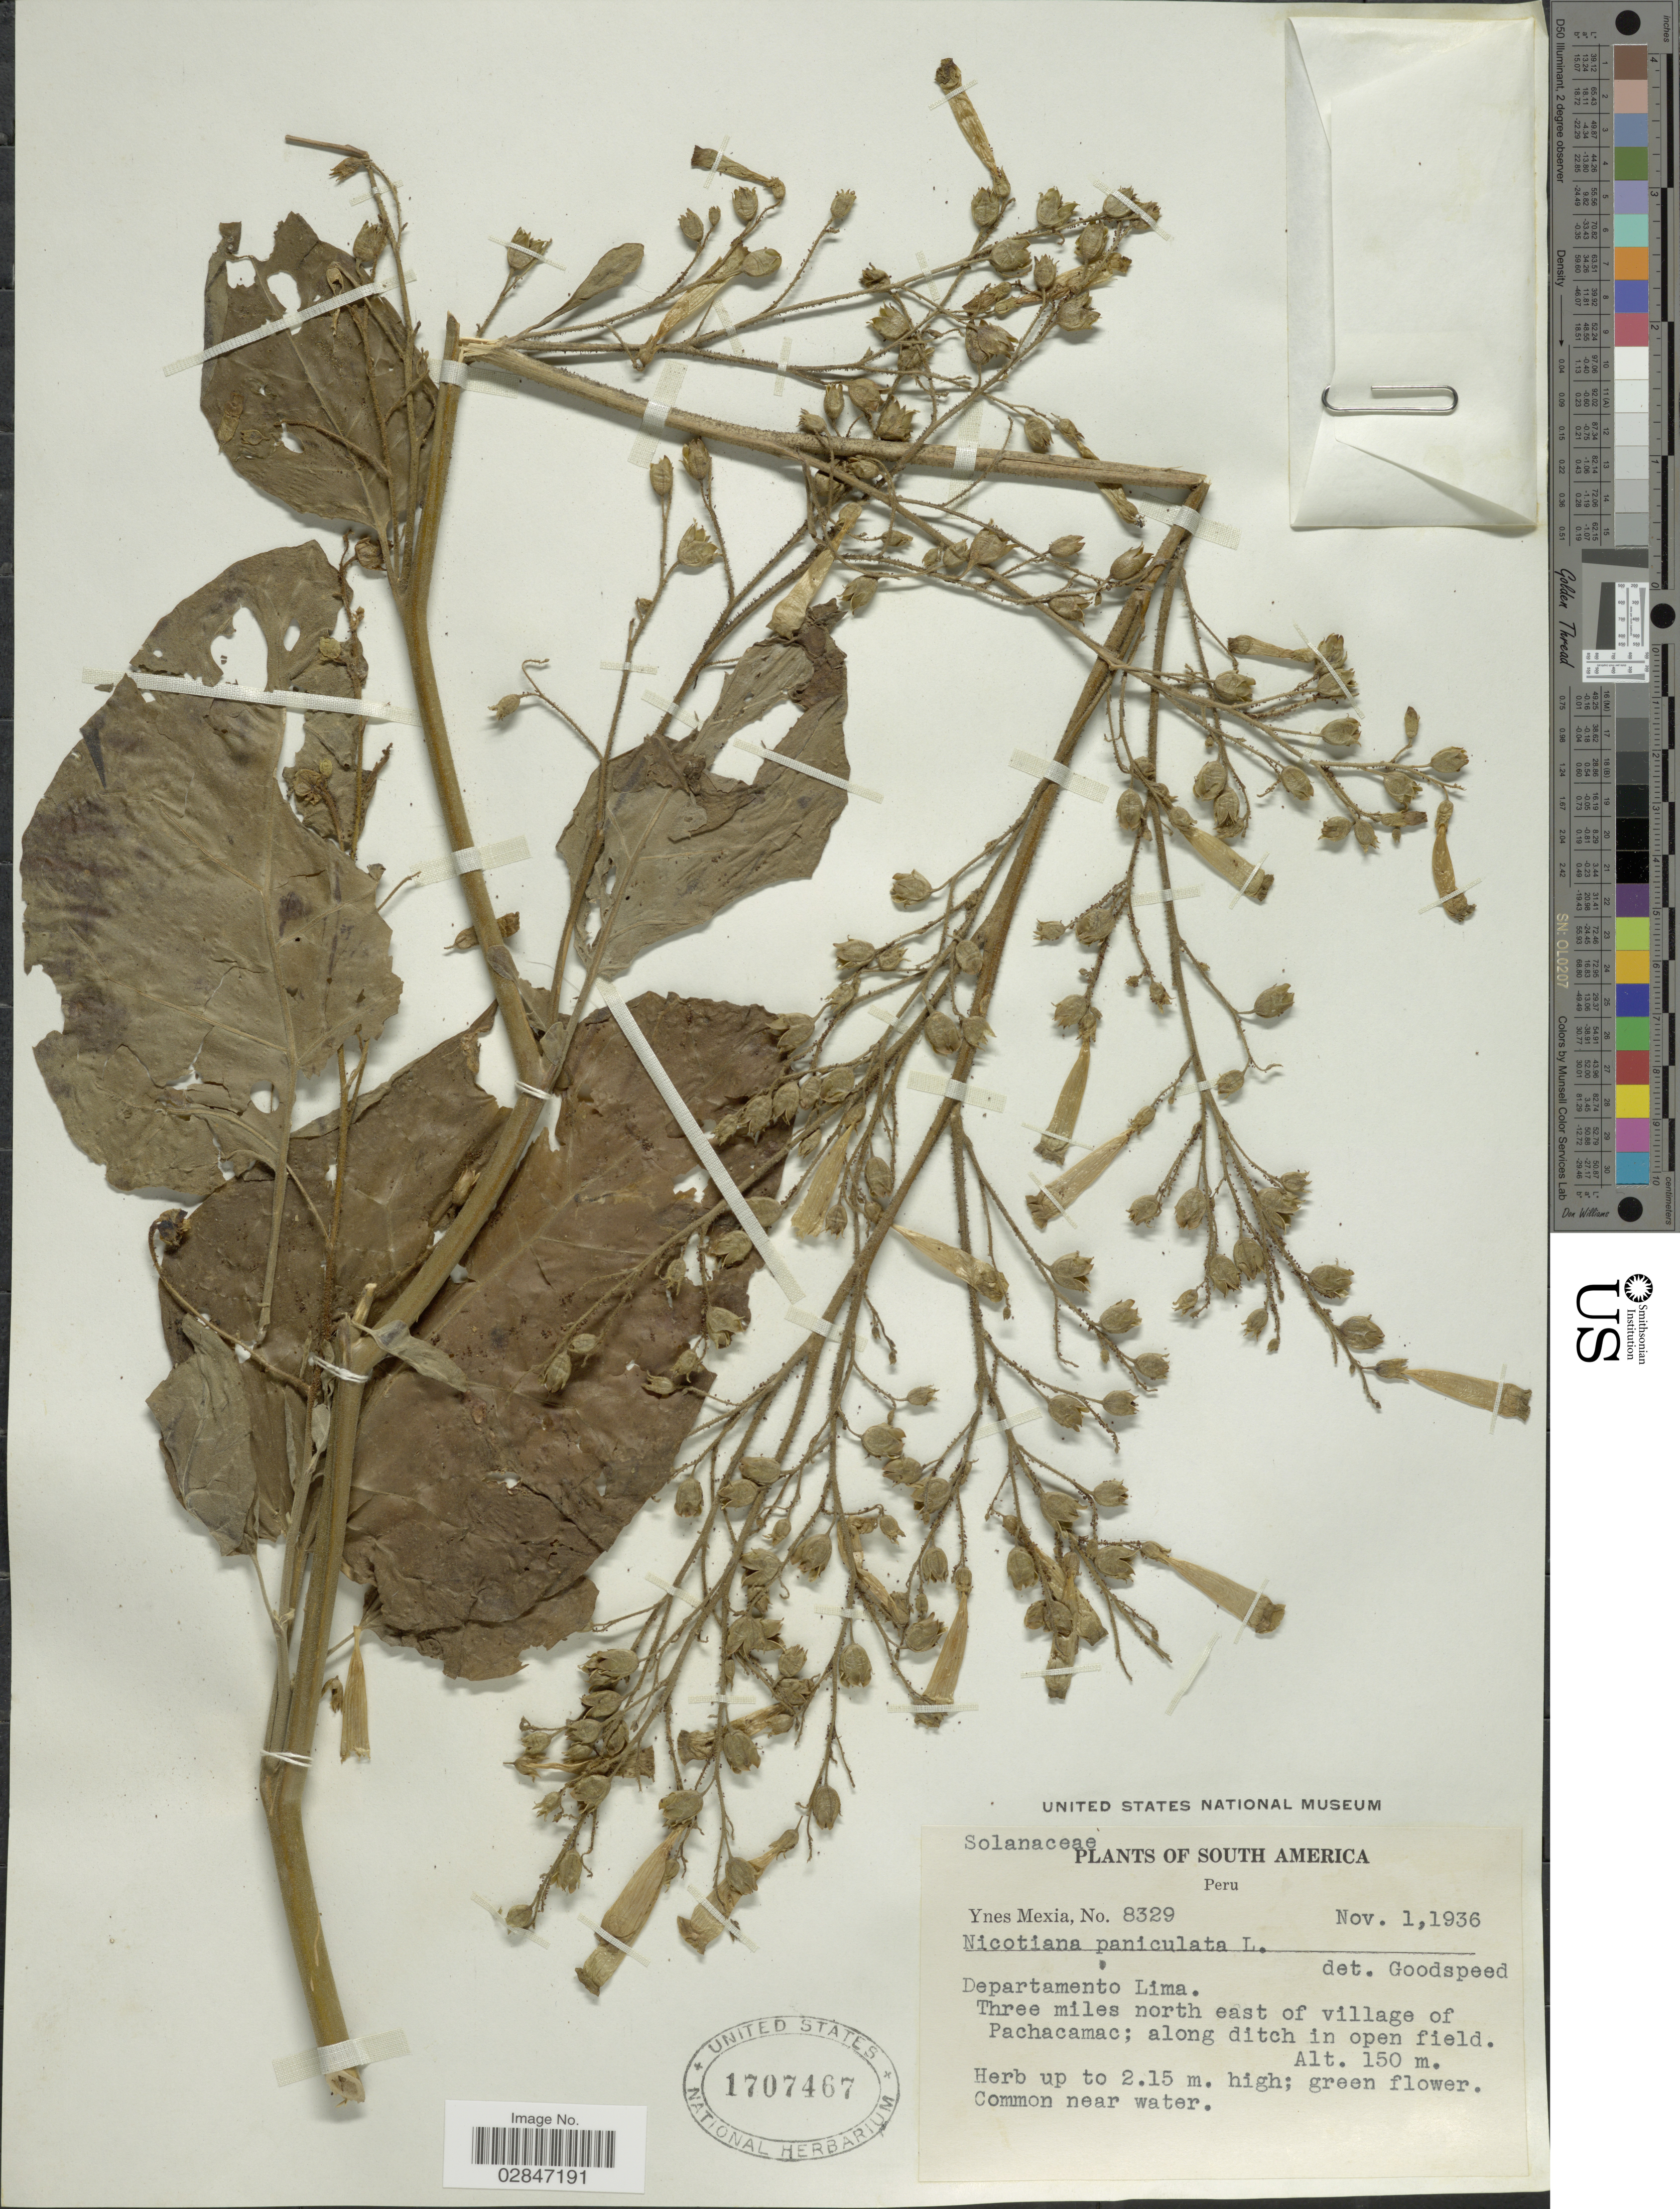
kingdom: Plantae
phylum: Tracheophyta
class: Magnoliopsida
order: Solanales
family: Solanaceae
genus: Nicotiana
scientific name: Nicotiana paniculata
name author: L.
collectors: Y. Mexia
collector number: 8329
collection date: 1936-11-01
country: Peru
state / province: Lima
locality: Departamento Lima, Three miles north east of village of Pachacamac.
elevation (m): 150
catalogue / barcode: US 1707467